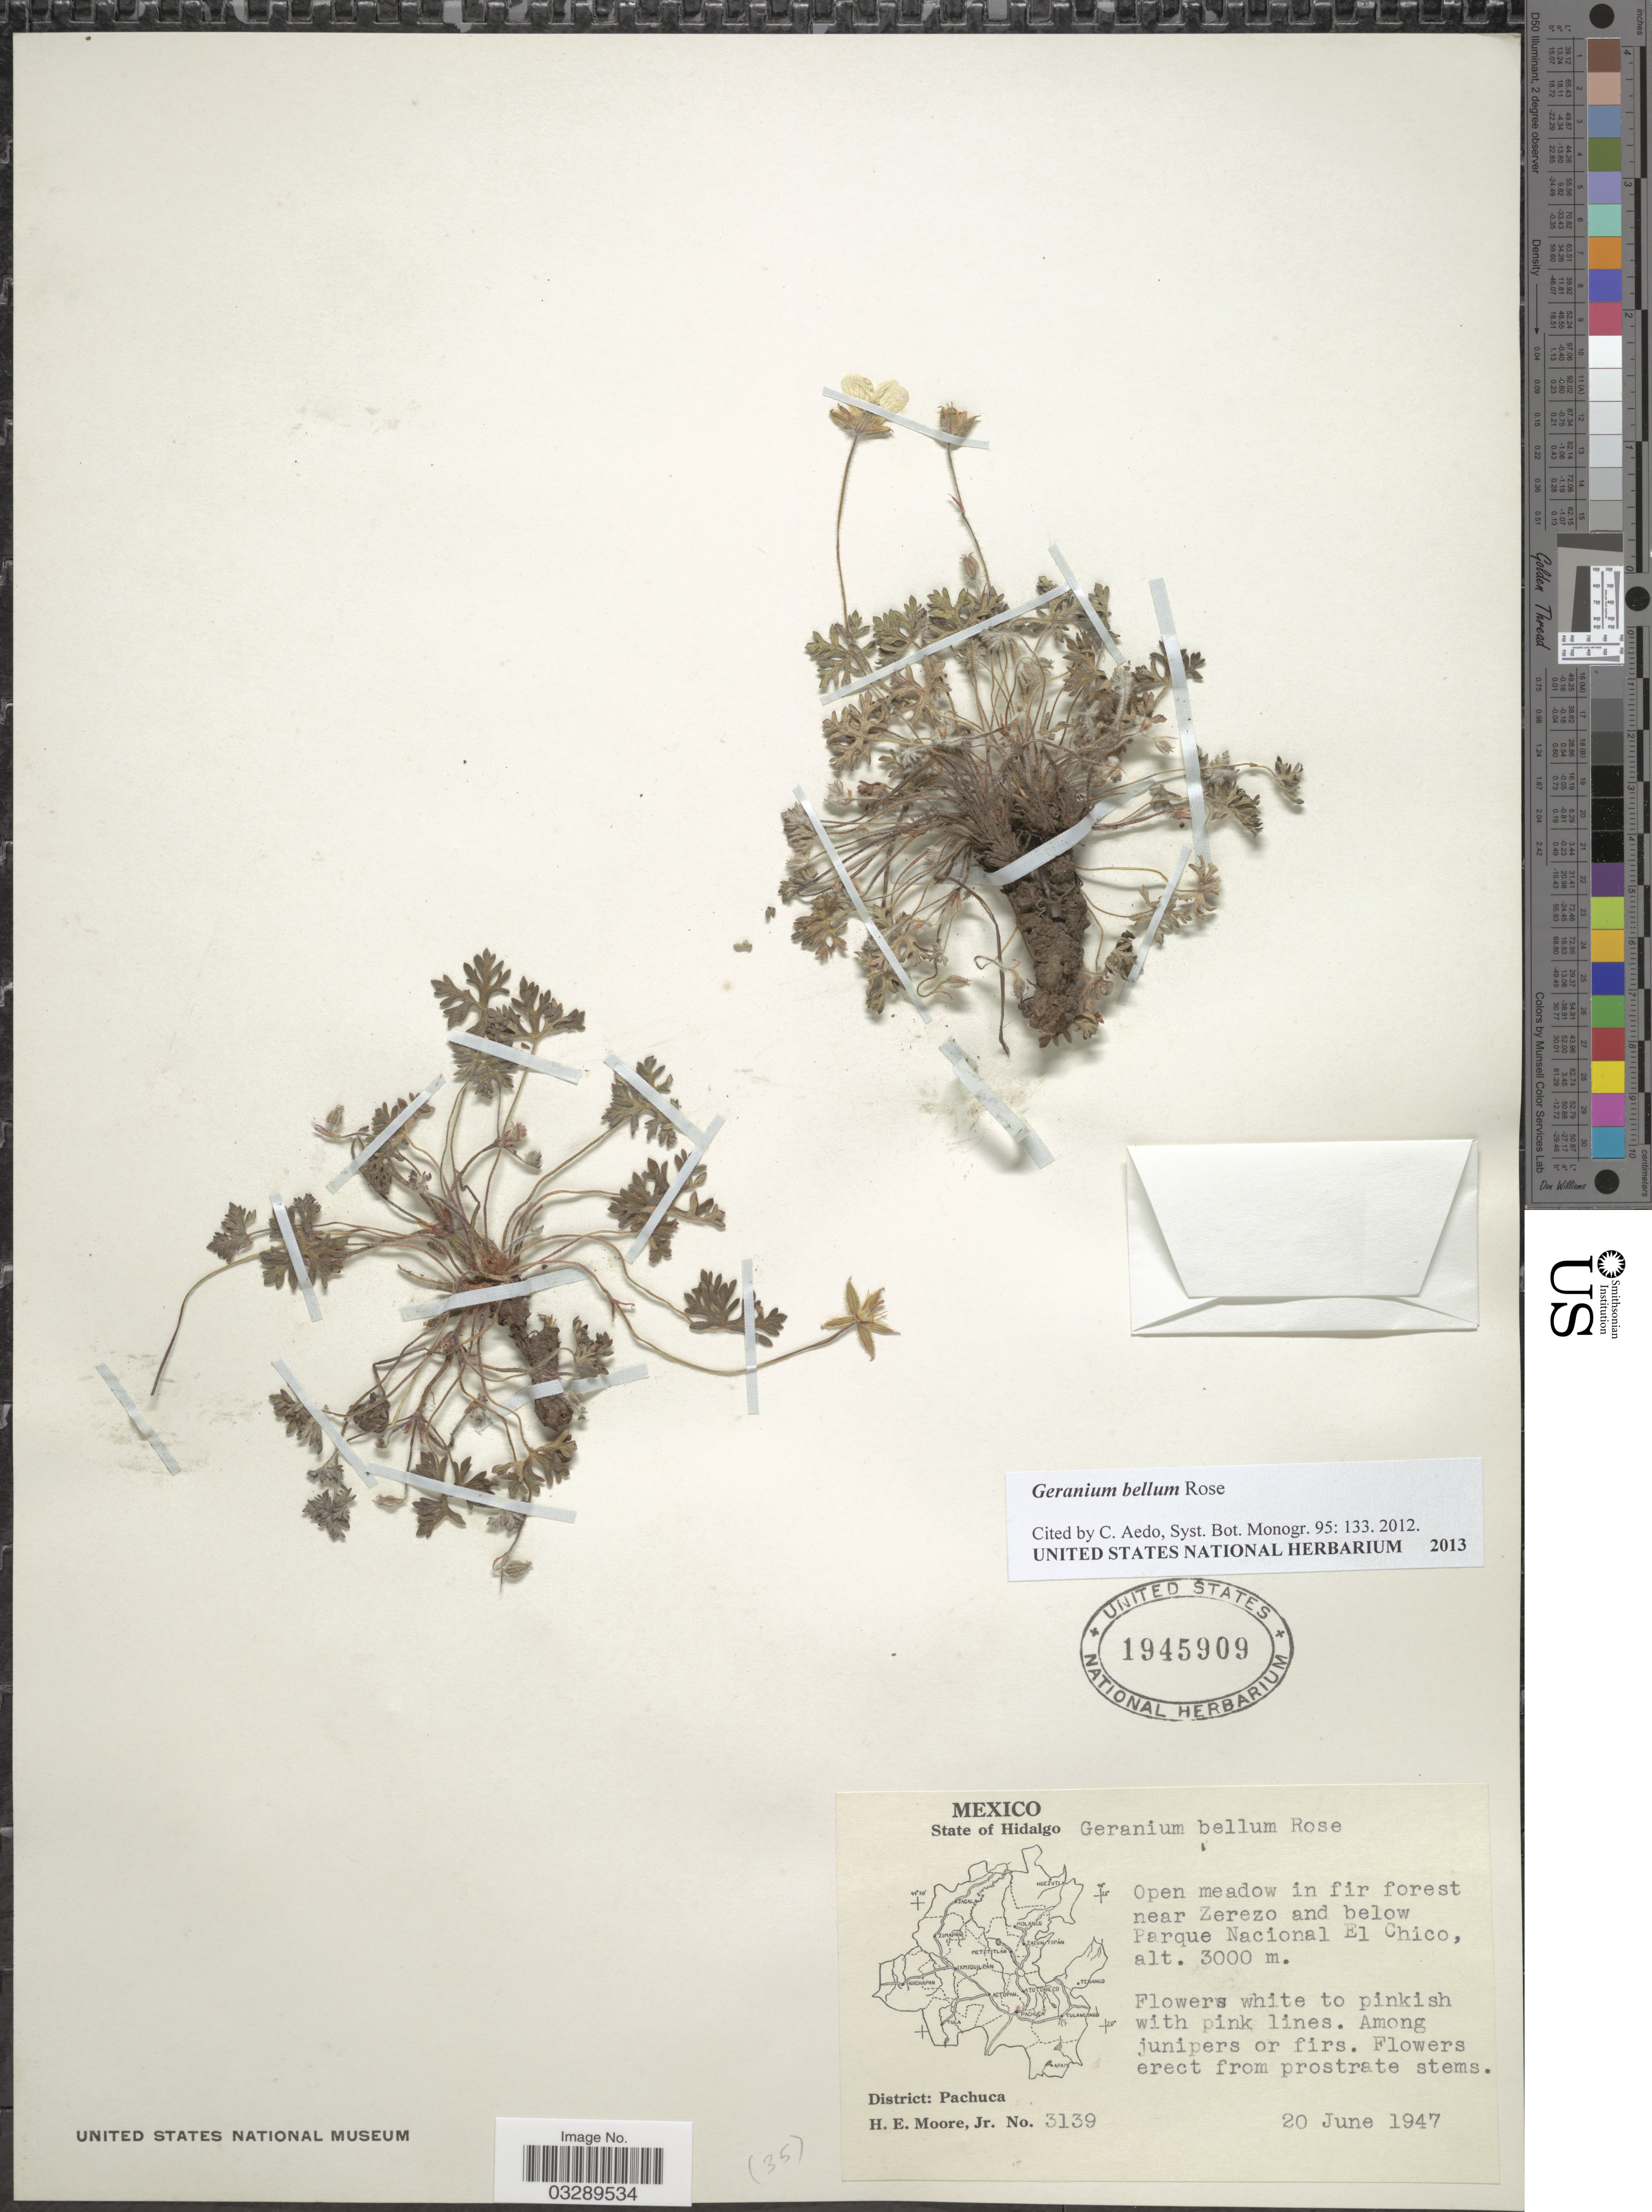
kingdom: Plantae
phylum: Tracheophyta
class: Magnoliopsida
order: Geraniales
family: Geraniaceae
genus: Geranium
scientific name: Geranium bellum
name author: Rose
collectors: H. Moore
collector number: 3139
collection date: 1947-06-20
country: Mexico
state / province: Hidalgo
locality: State of Hidalgo. Open meadow in fir forest near Zerezo and below Parque Nacional El Chico. District: Pachuca.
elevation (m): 3000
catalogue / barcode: US 1945909